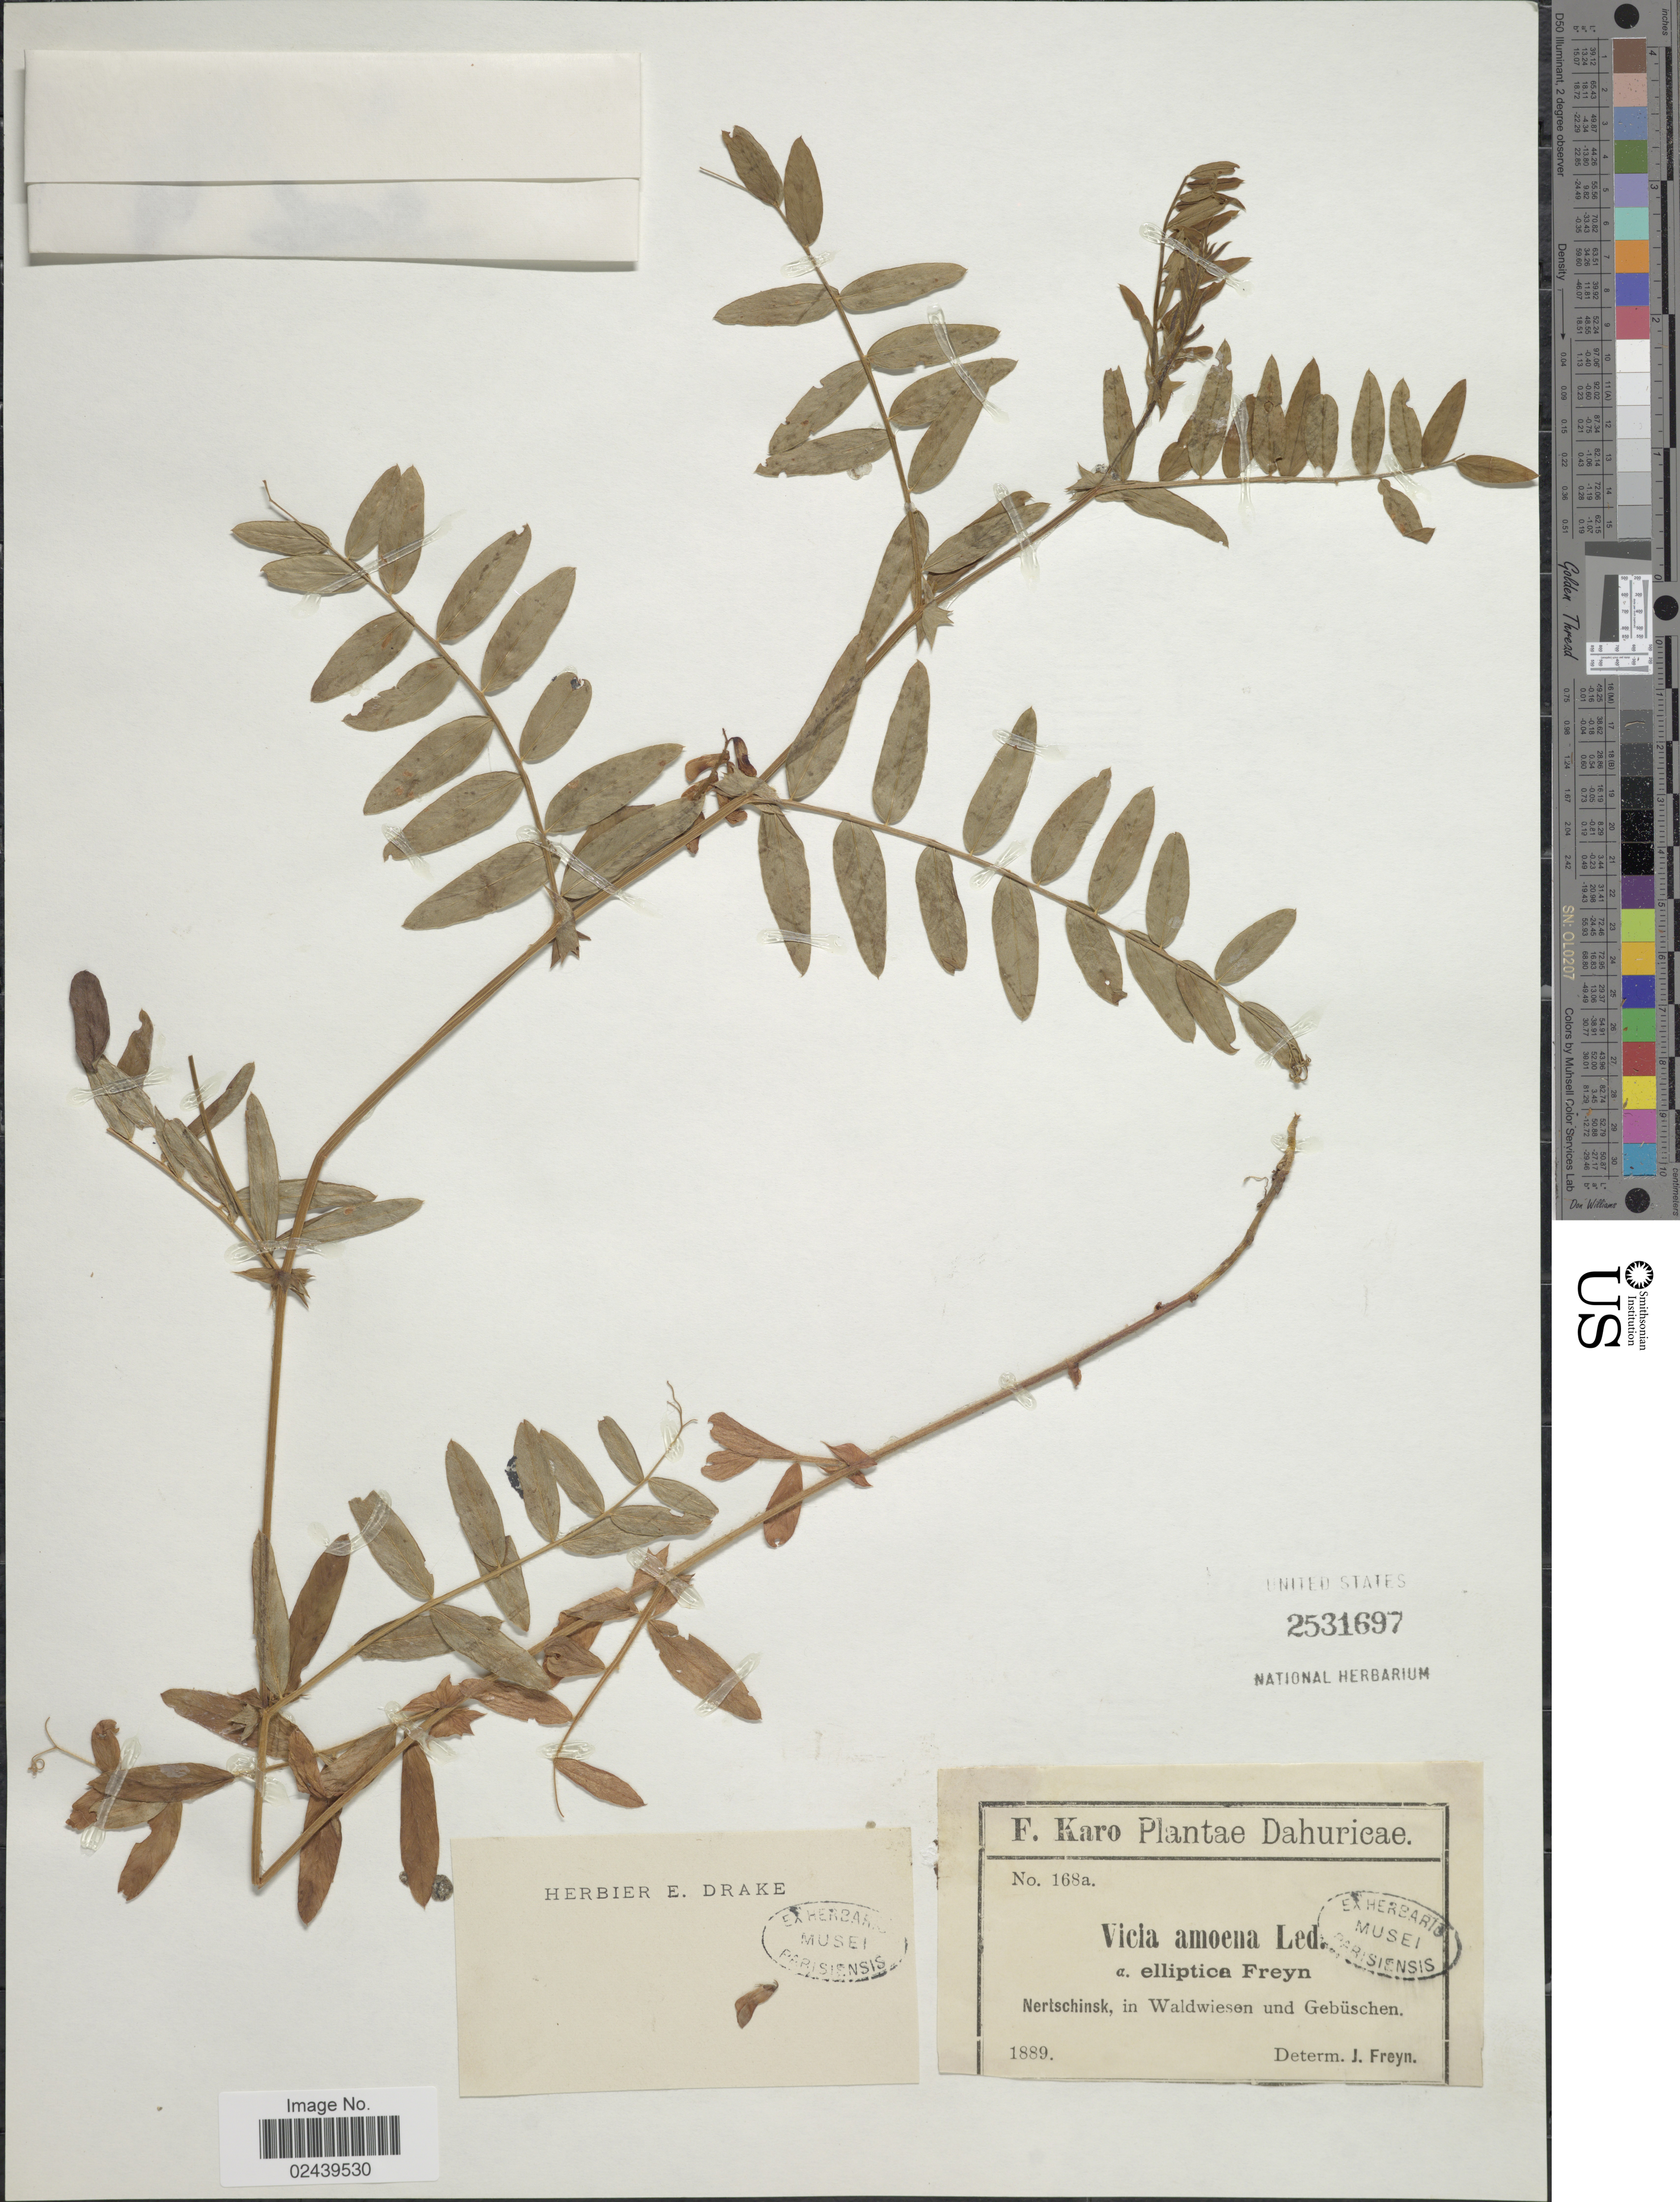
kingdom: Plantae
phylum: Tracheophyta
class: Magnoliopsida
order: Fabales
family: Fabaceae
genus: Vicia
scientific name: Vicia amoena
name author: Fisch. ex Ser.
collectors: F. Karo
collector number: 168a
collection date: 1889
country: Russian Federation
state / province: Zabaykalsky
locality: Nertschinsk, in Waldwiesen und Gebuschen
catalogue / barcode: US 2531697